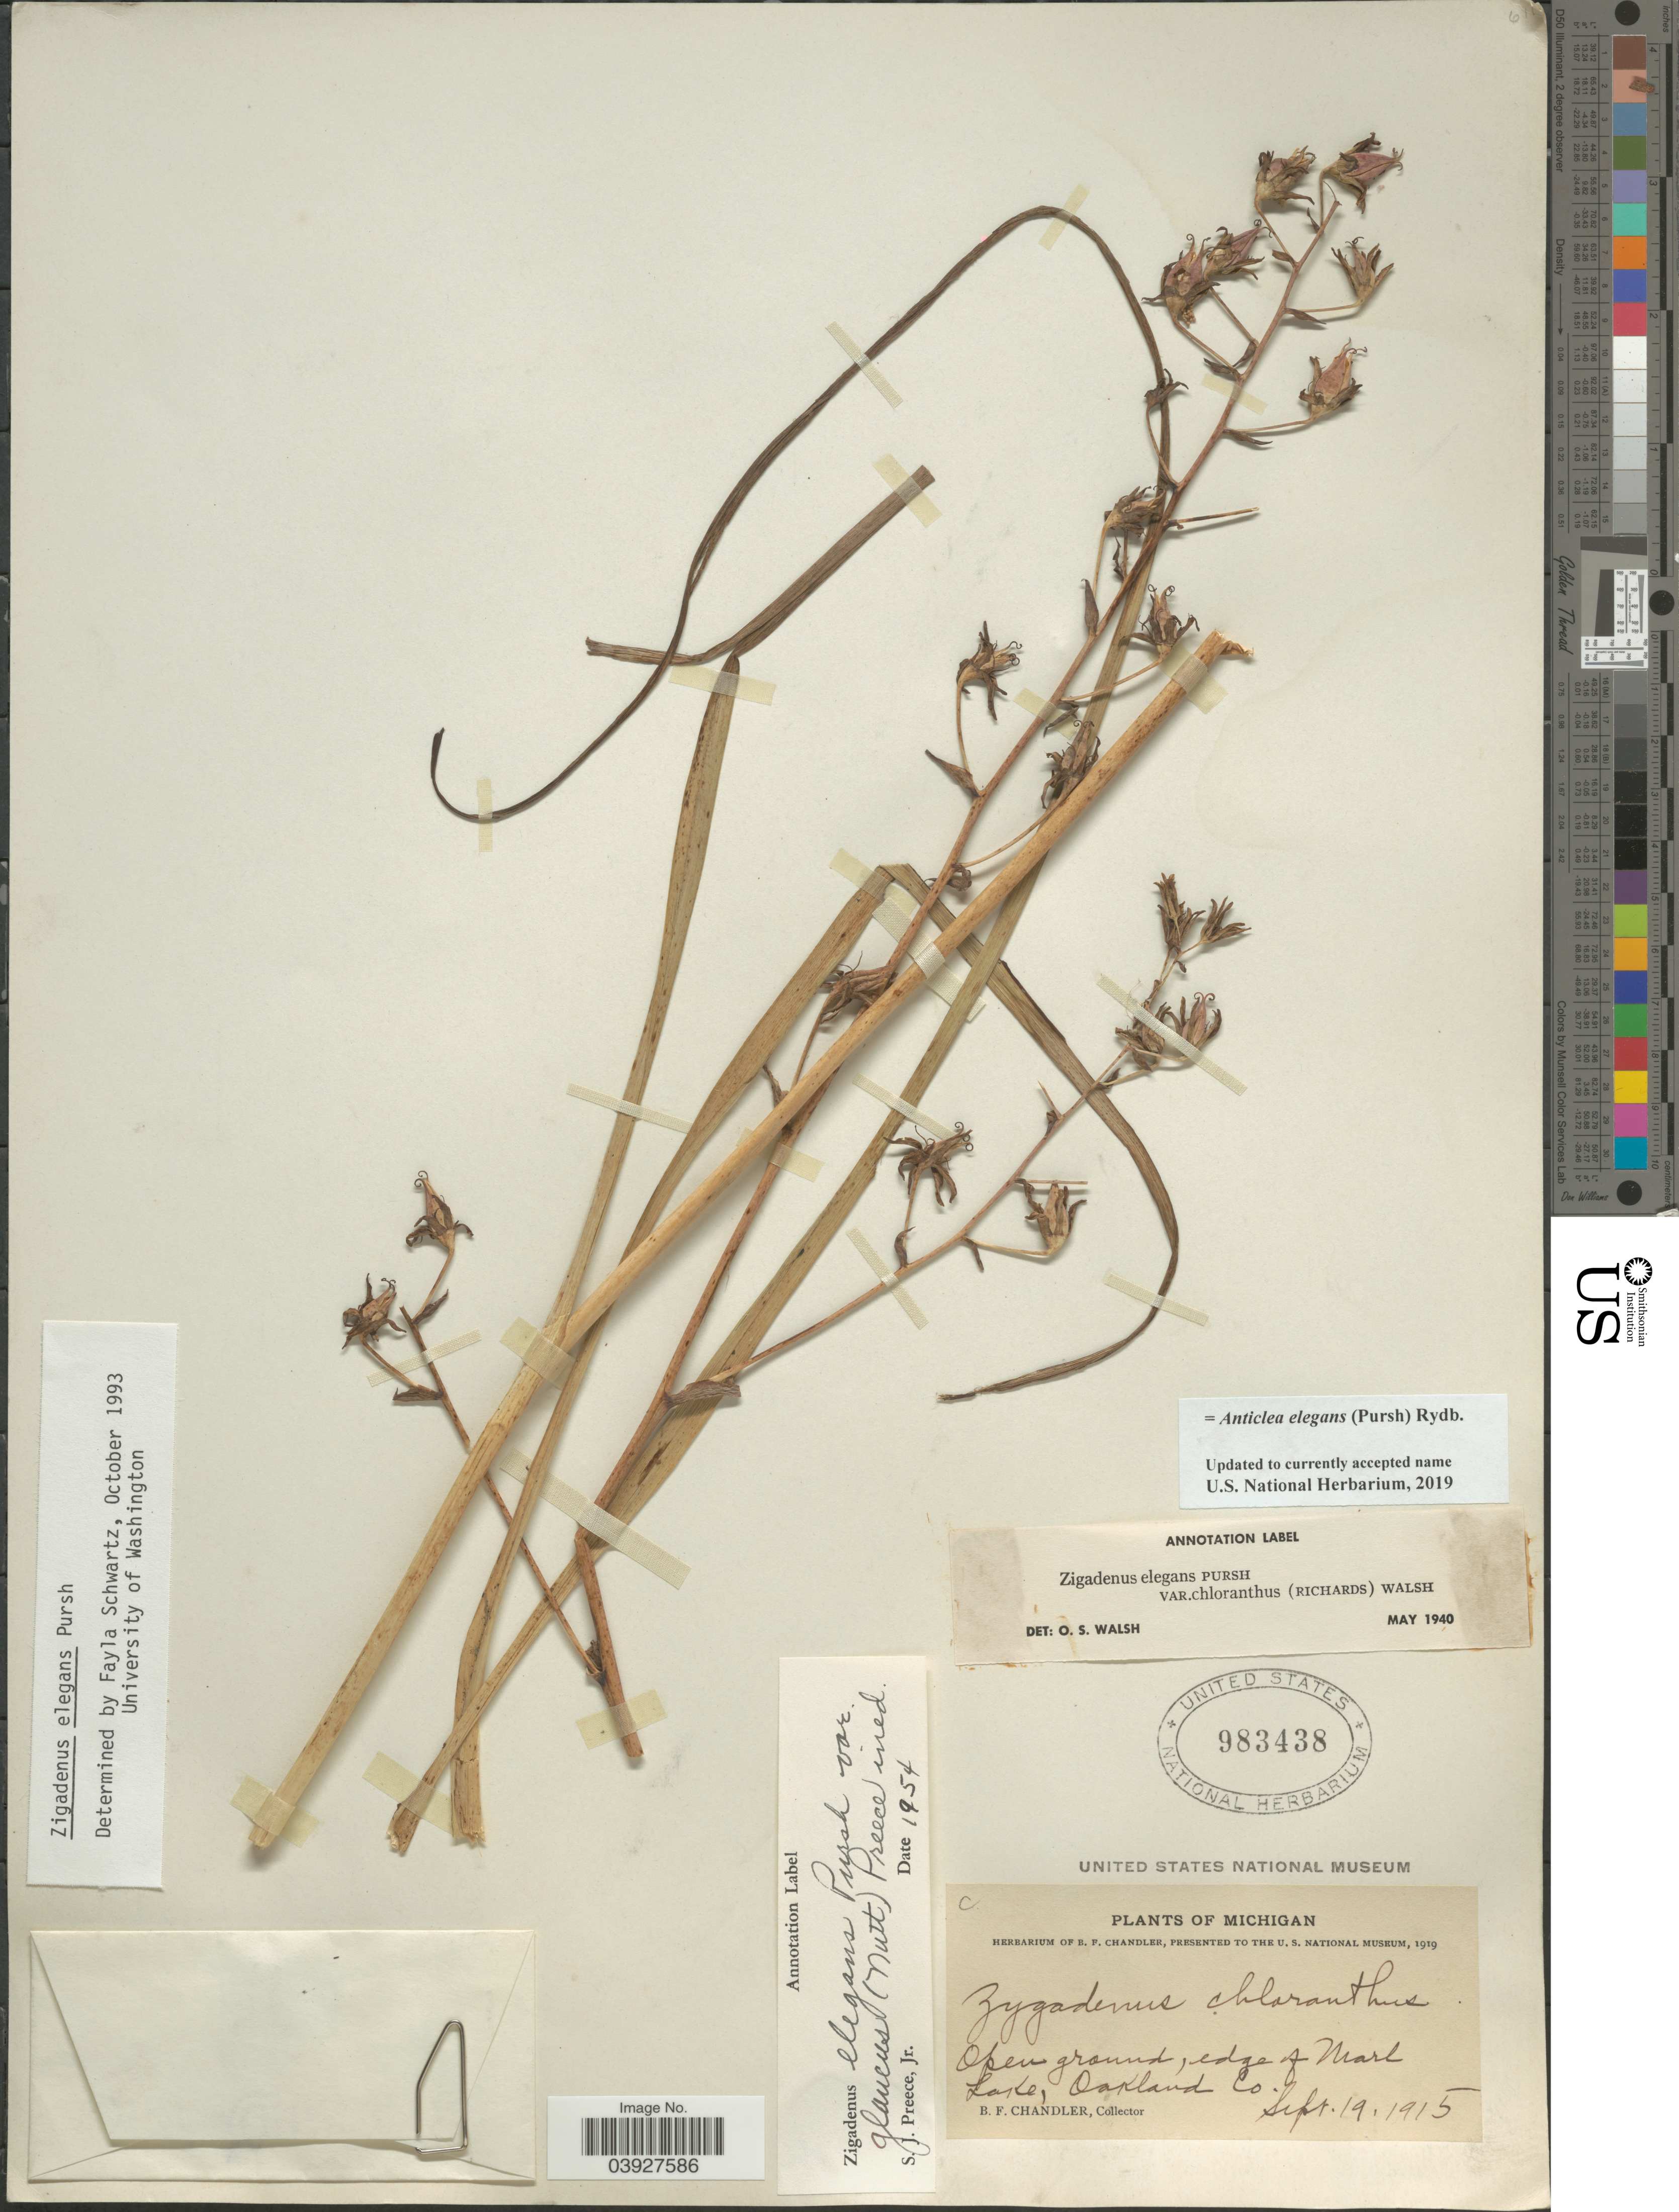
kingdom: Plantae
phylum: Tracheophyta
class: Liliopsida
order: Liliales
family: Melanthiaceae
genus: Anticlea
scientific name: Anticlea elegans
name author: (Pursh) Rydb.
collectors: B. F. Chandler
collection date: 1915-09-19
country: United States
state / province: Michigan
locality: Open ground, edge of Marl Lake, Oakland Co.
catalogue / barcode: US 983438